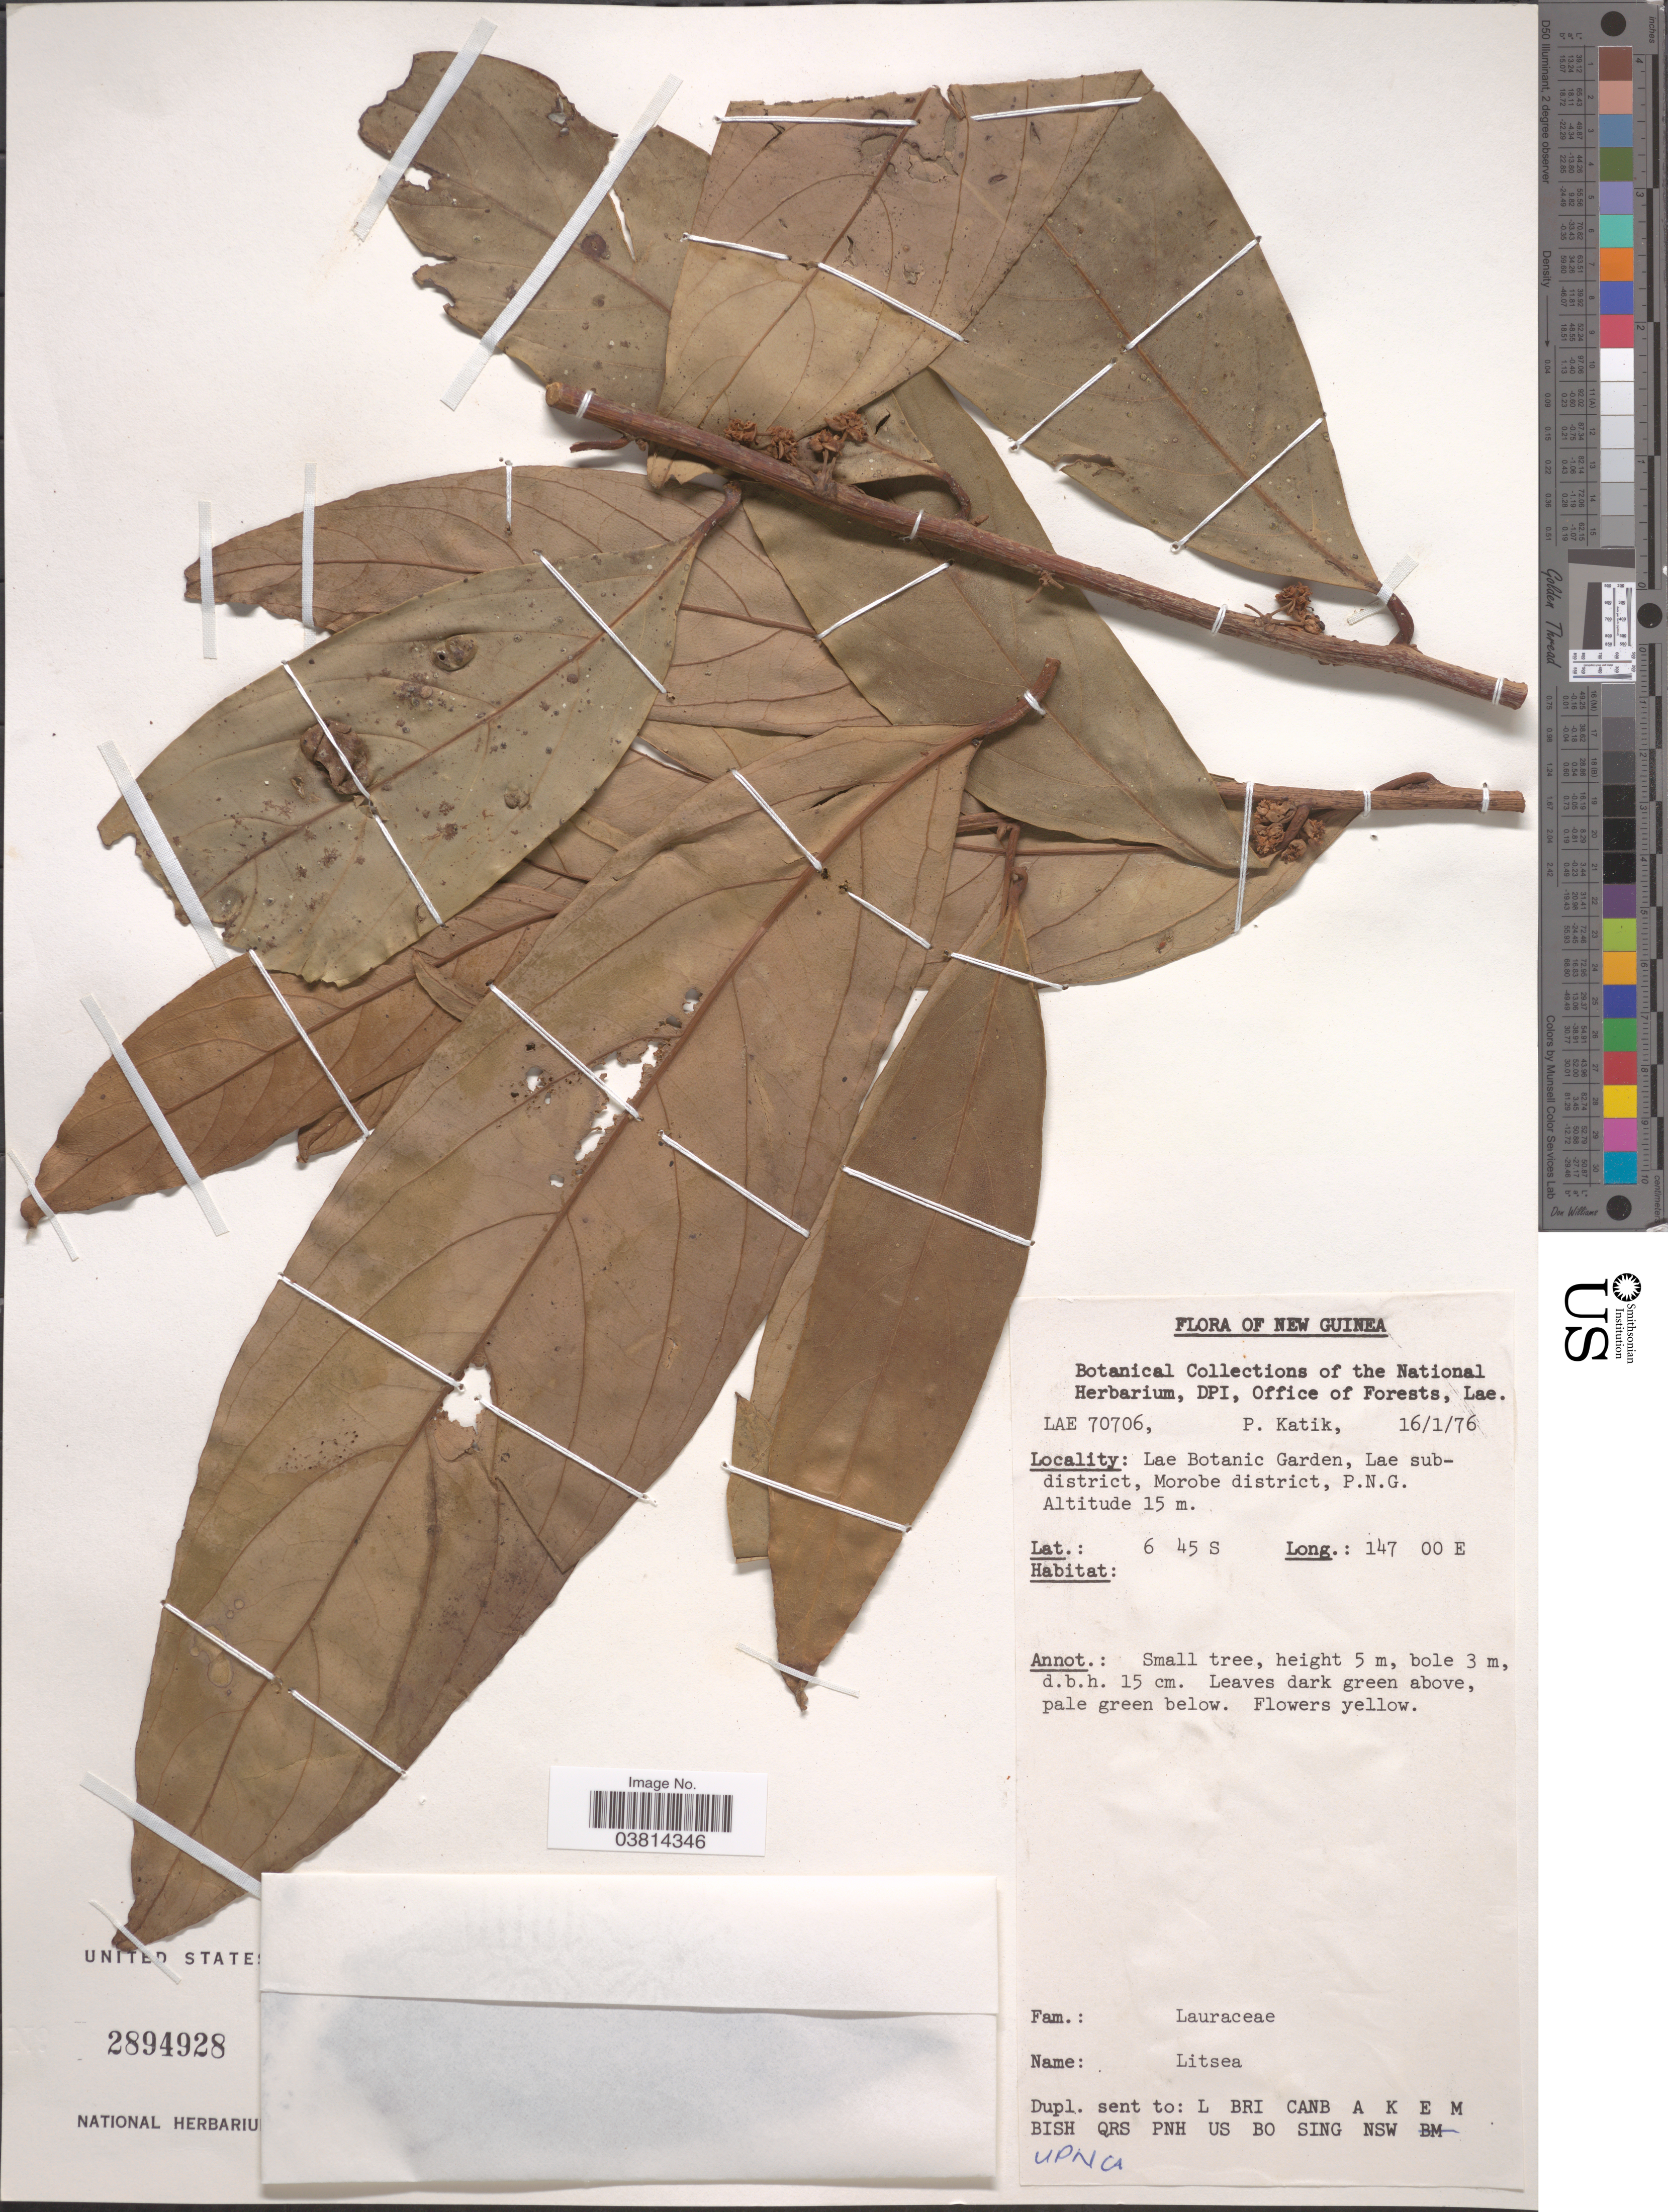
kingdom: Plantae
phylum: Tracheophyta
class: Magnoliopsida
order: Laurales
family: Lauraceae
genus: Litsea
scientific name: Litsea sp.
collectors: P. Katik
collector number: LAE70706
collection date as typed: Transcribed d/m/y: 16/1/76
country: Papua New Guinea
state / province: Morobe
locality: Lae Botanic Garden, Lae sub-district, Morobe district, P.N.G.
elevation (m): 15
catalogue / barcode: US 2894928